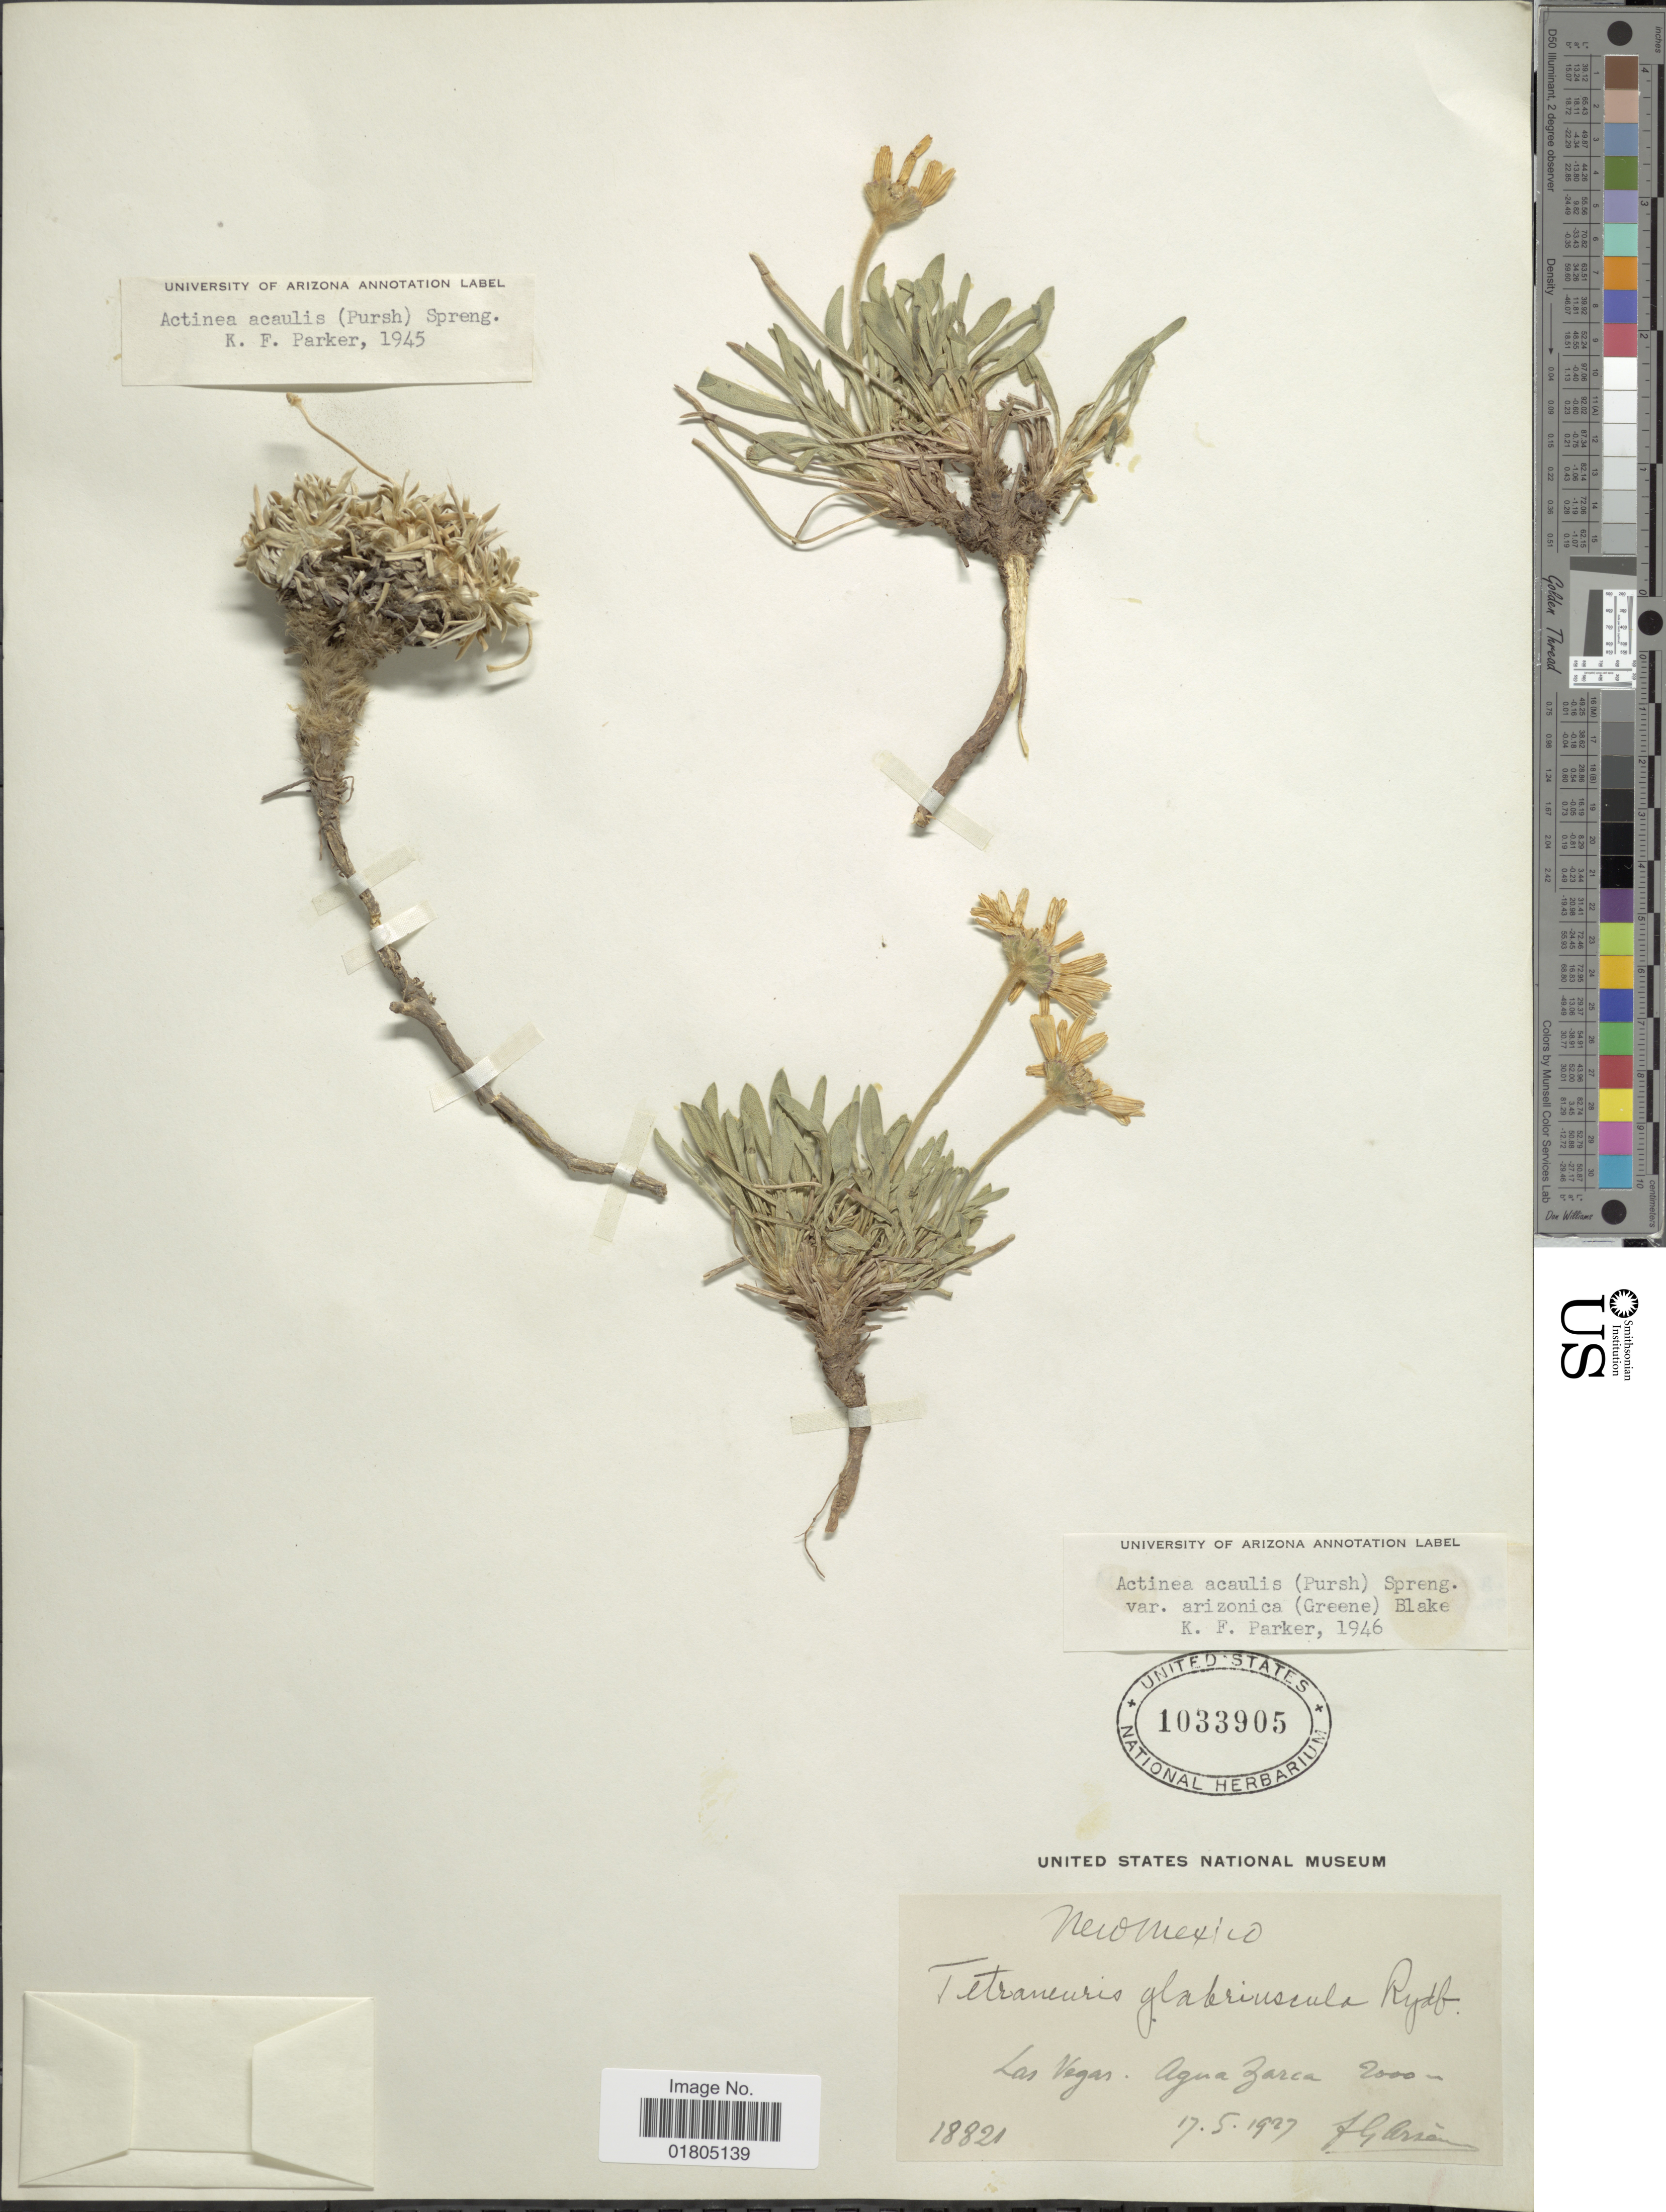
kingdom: Plantae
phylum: Tracheophyta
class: Magnoliopsida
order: Asterales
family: Asteraceae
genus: Actinea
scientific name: Actinea acaulis var. arizonica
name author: (Greene) S.F. Blake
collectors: Bro. G. Arsène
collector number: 18821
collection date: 1927-05-17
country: United States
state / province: New Mexico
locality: Las Vegas, Agua Zarca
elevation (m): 2000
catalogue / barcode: US 1033905